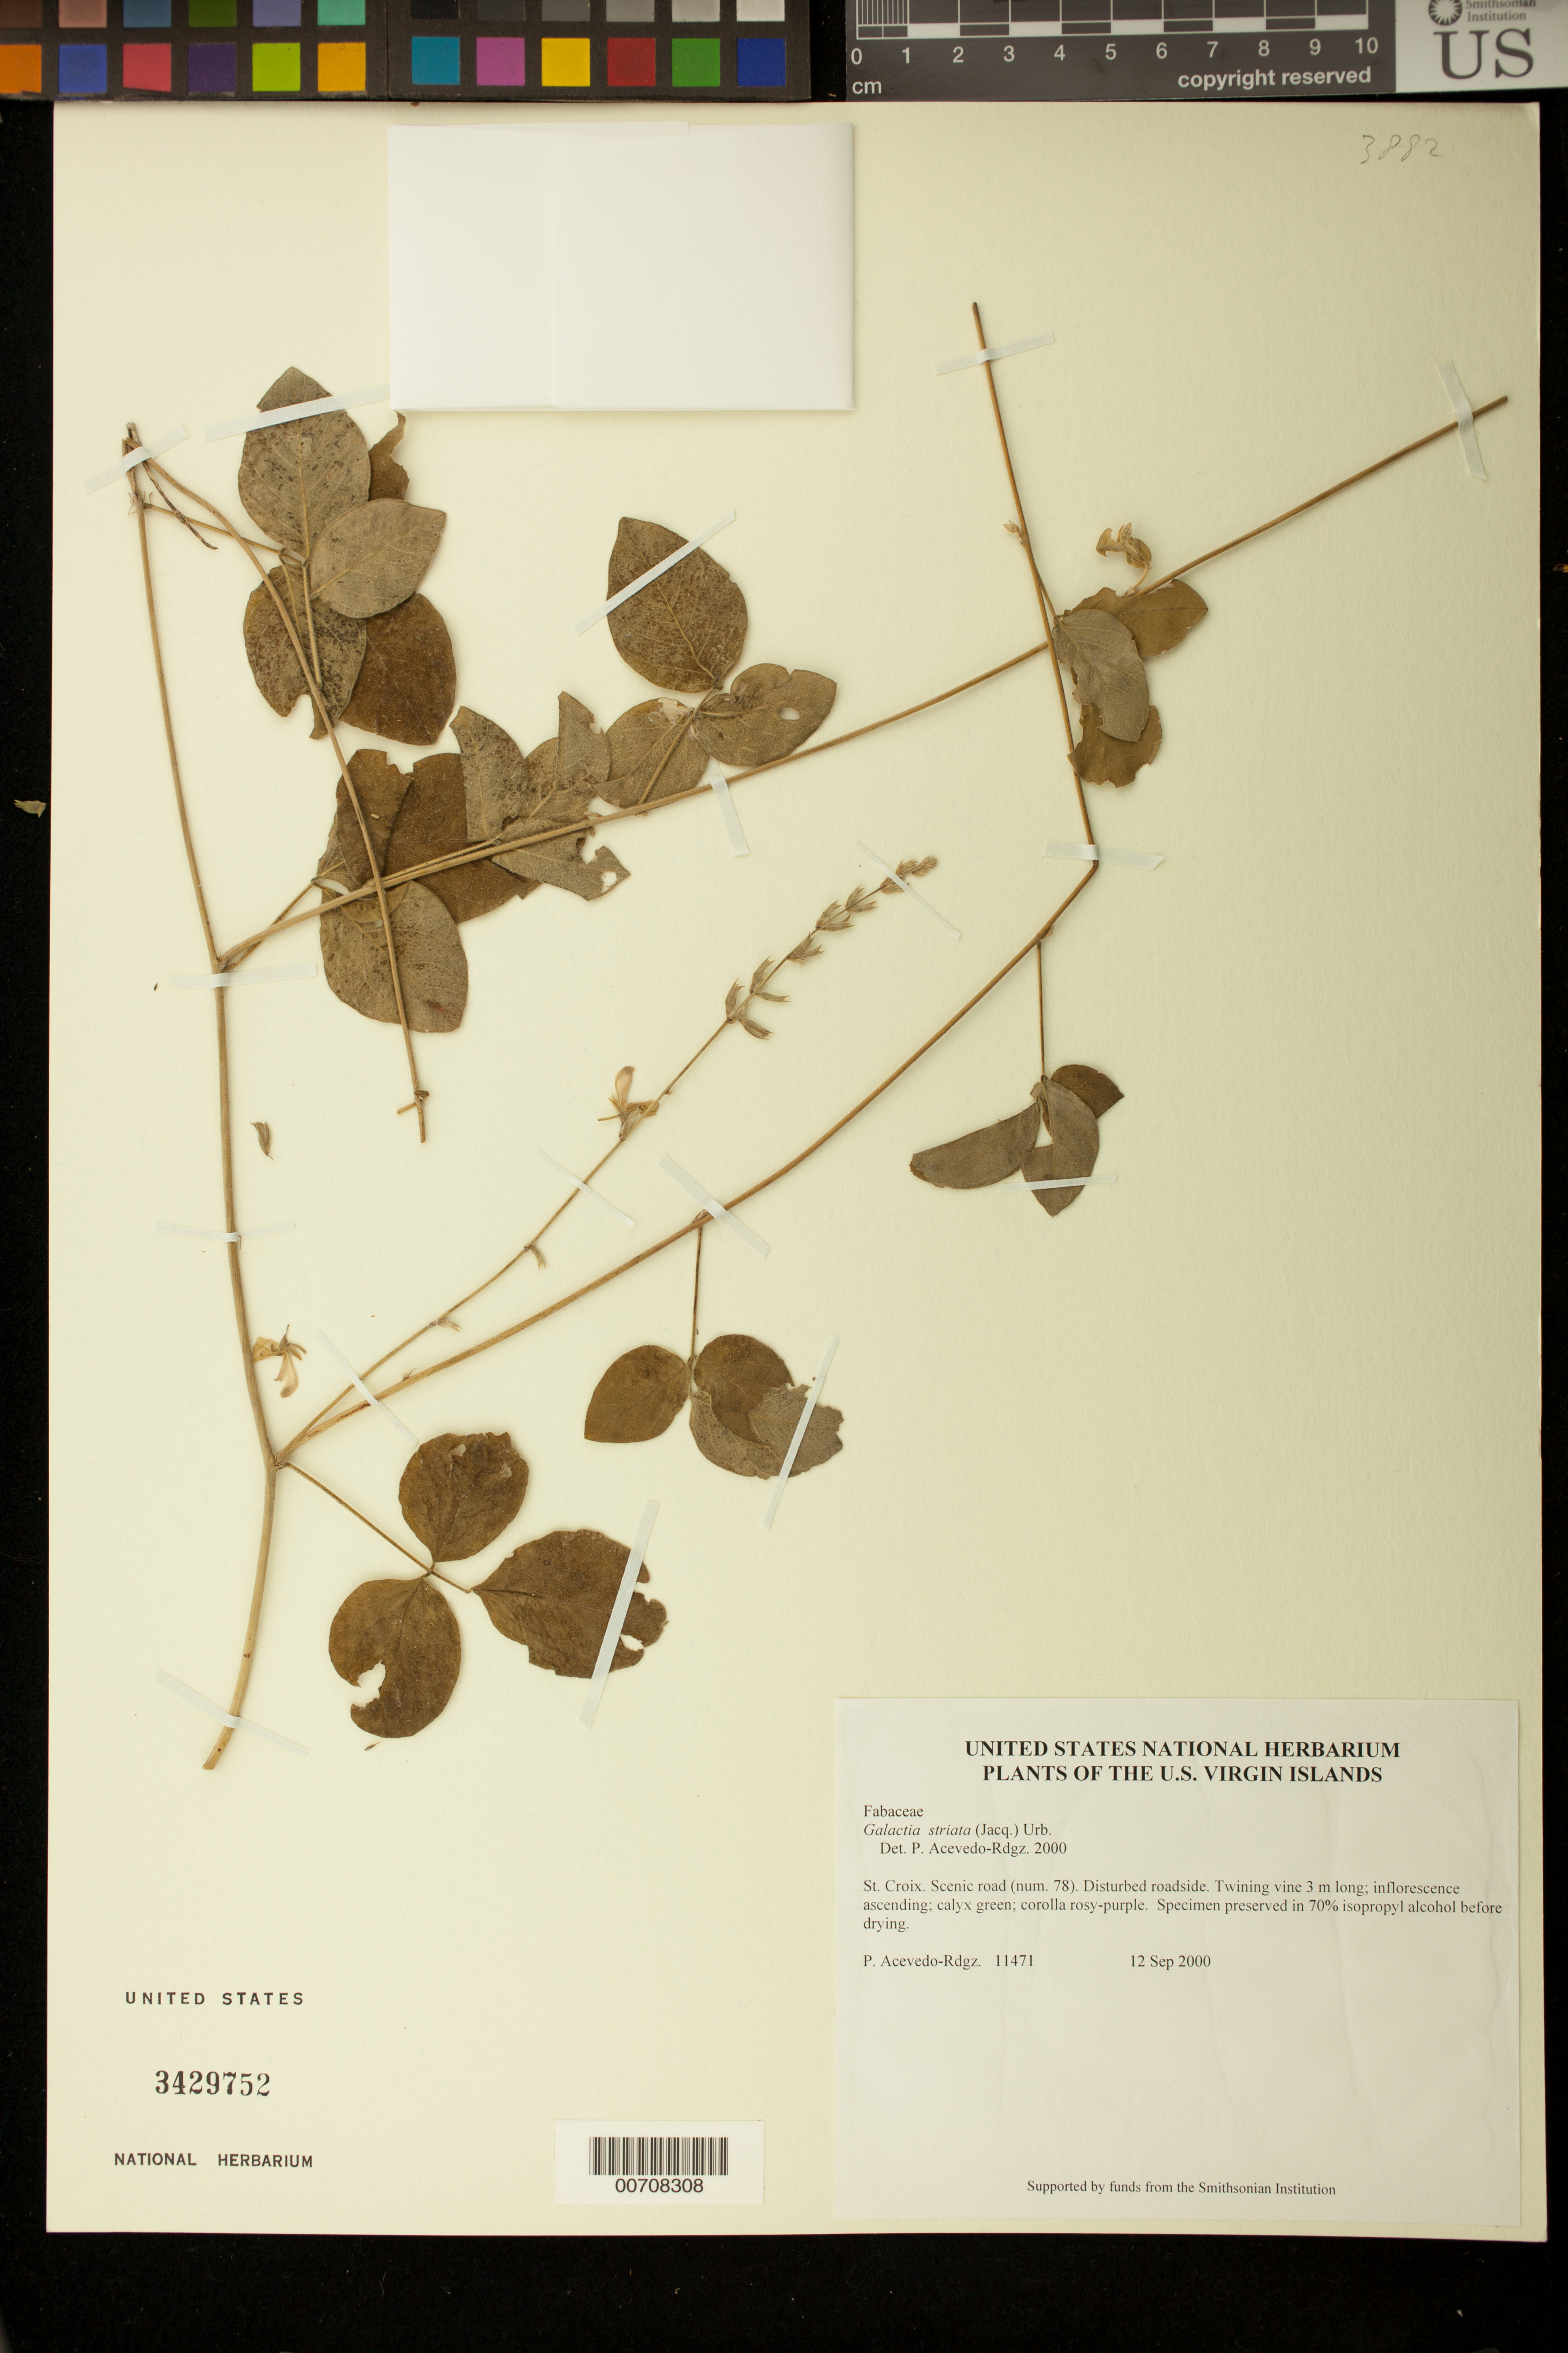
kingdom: Plantae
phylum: Tracheophyta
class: Magnoliopsida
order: Fabales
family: Fabaceae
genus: Galactia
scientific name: Galactia striata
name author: (Jacq.) Urb.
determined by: Acevedo-Rodríguez, P., (BOT), Smithsonian Institution - National Museum of Natural History (UNITED STATES)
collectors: P. Acevedo-Rodr.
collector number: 11471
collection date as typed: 12 Sep 2000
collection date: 2000-09-12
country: U.S. Virgin Islands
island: St. Croix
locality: Scenic road (num. 78).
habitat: Disturbed roadside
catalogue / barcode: US 3429752